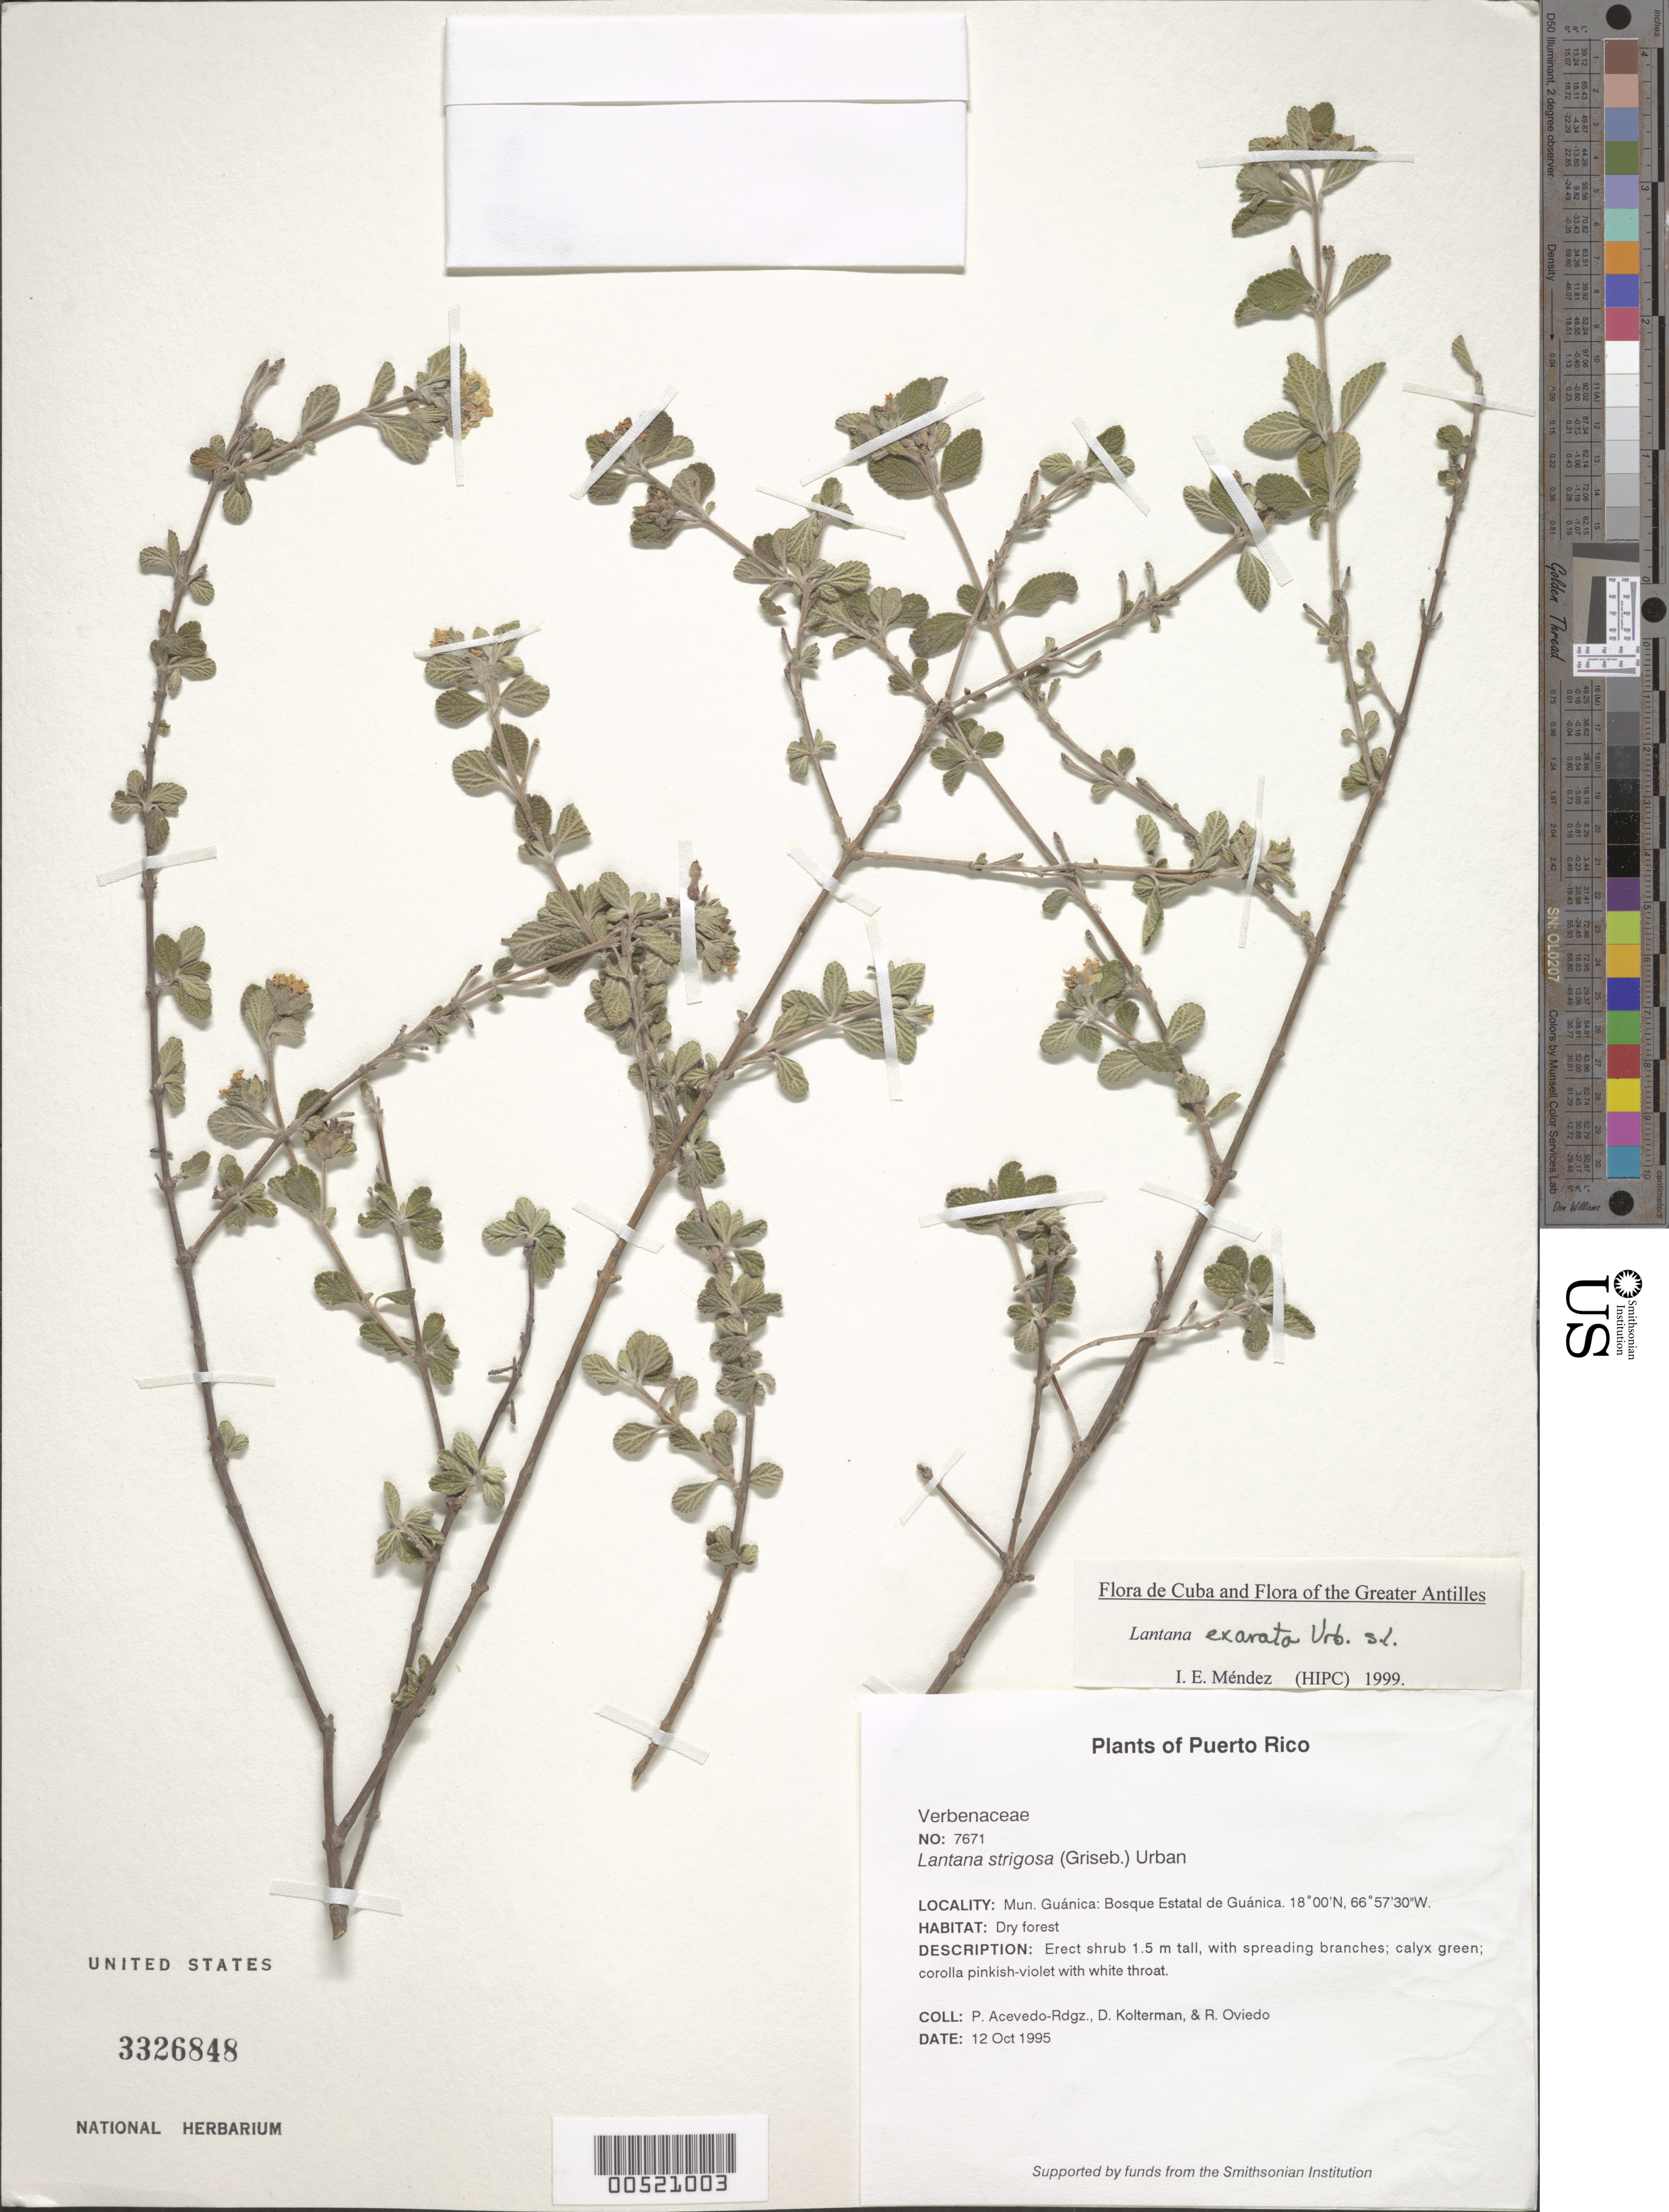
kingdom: Plantae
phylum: Tracheophyta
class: Magnoliopsida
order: Lamiales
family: Verbenaceae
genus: Lantana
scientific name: Lantana exarata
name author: Urb. & Ekman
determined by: Mendez, --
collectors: P. Acevedo-Rodr., D. Kolterman & R. Oviedo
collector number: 7671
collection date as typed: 12 Oct 1995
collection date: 1995-10-12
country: Puerto Rico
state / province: Guánica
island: Puerto Rico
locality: Guánica; Bosque Estatal de Guánica; along trail off main road to Ranger's station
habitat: Dry forest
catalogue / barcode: US 3326848